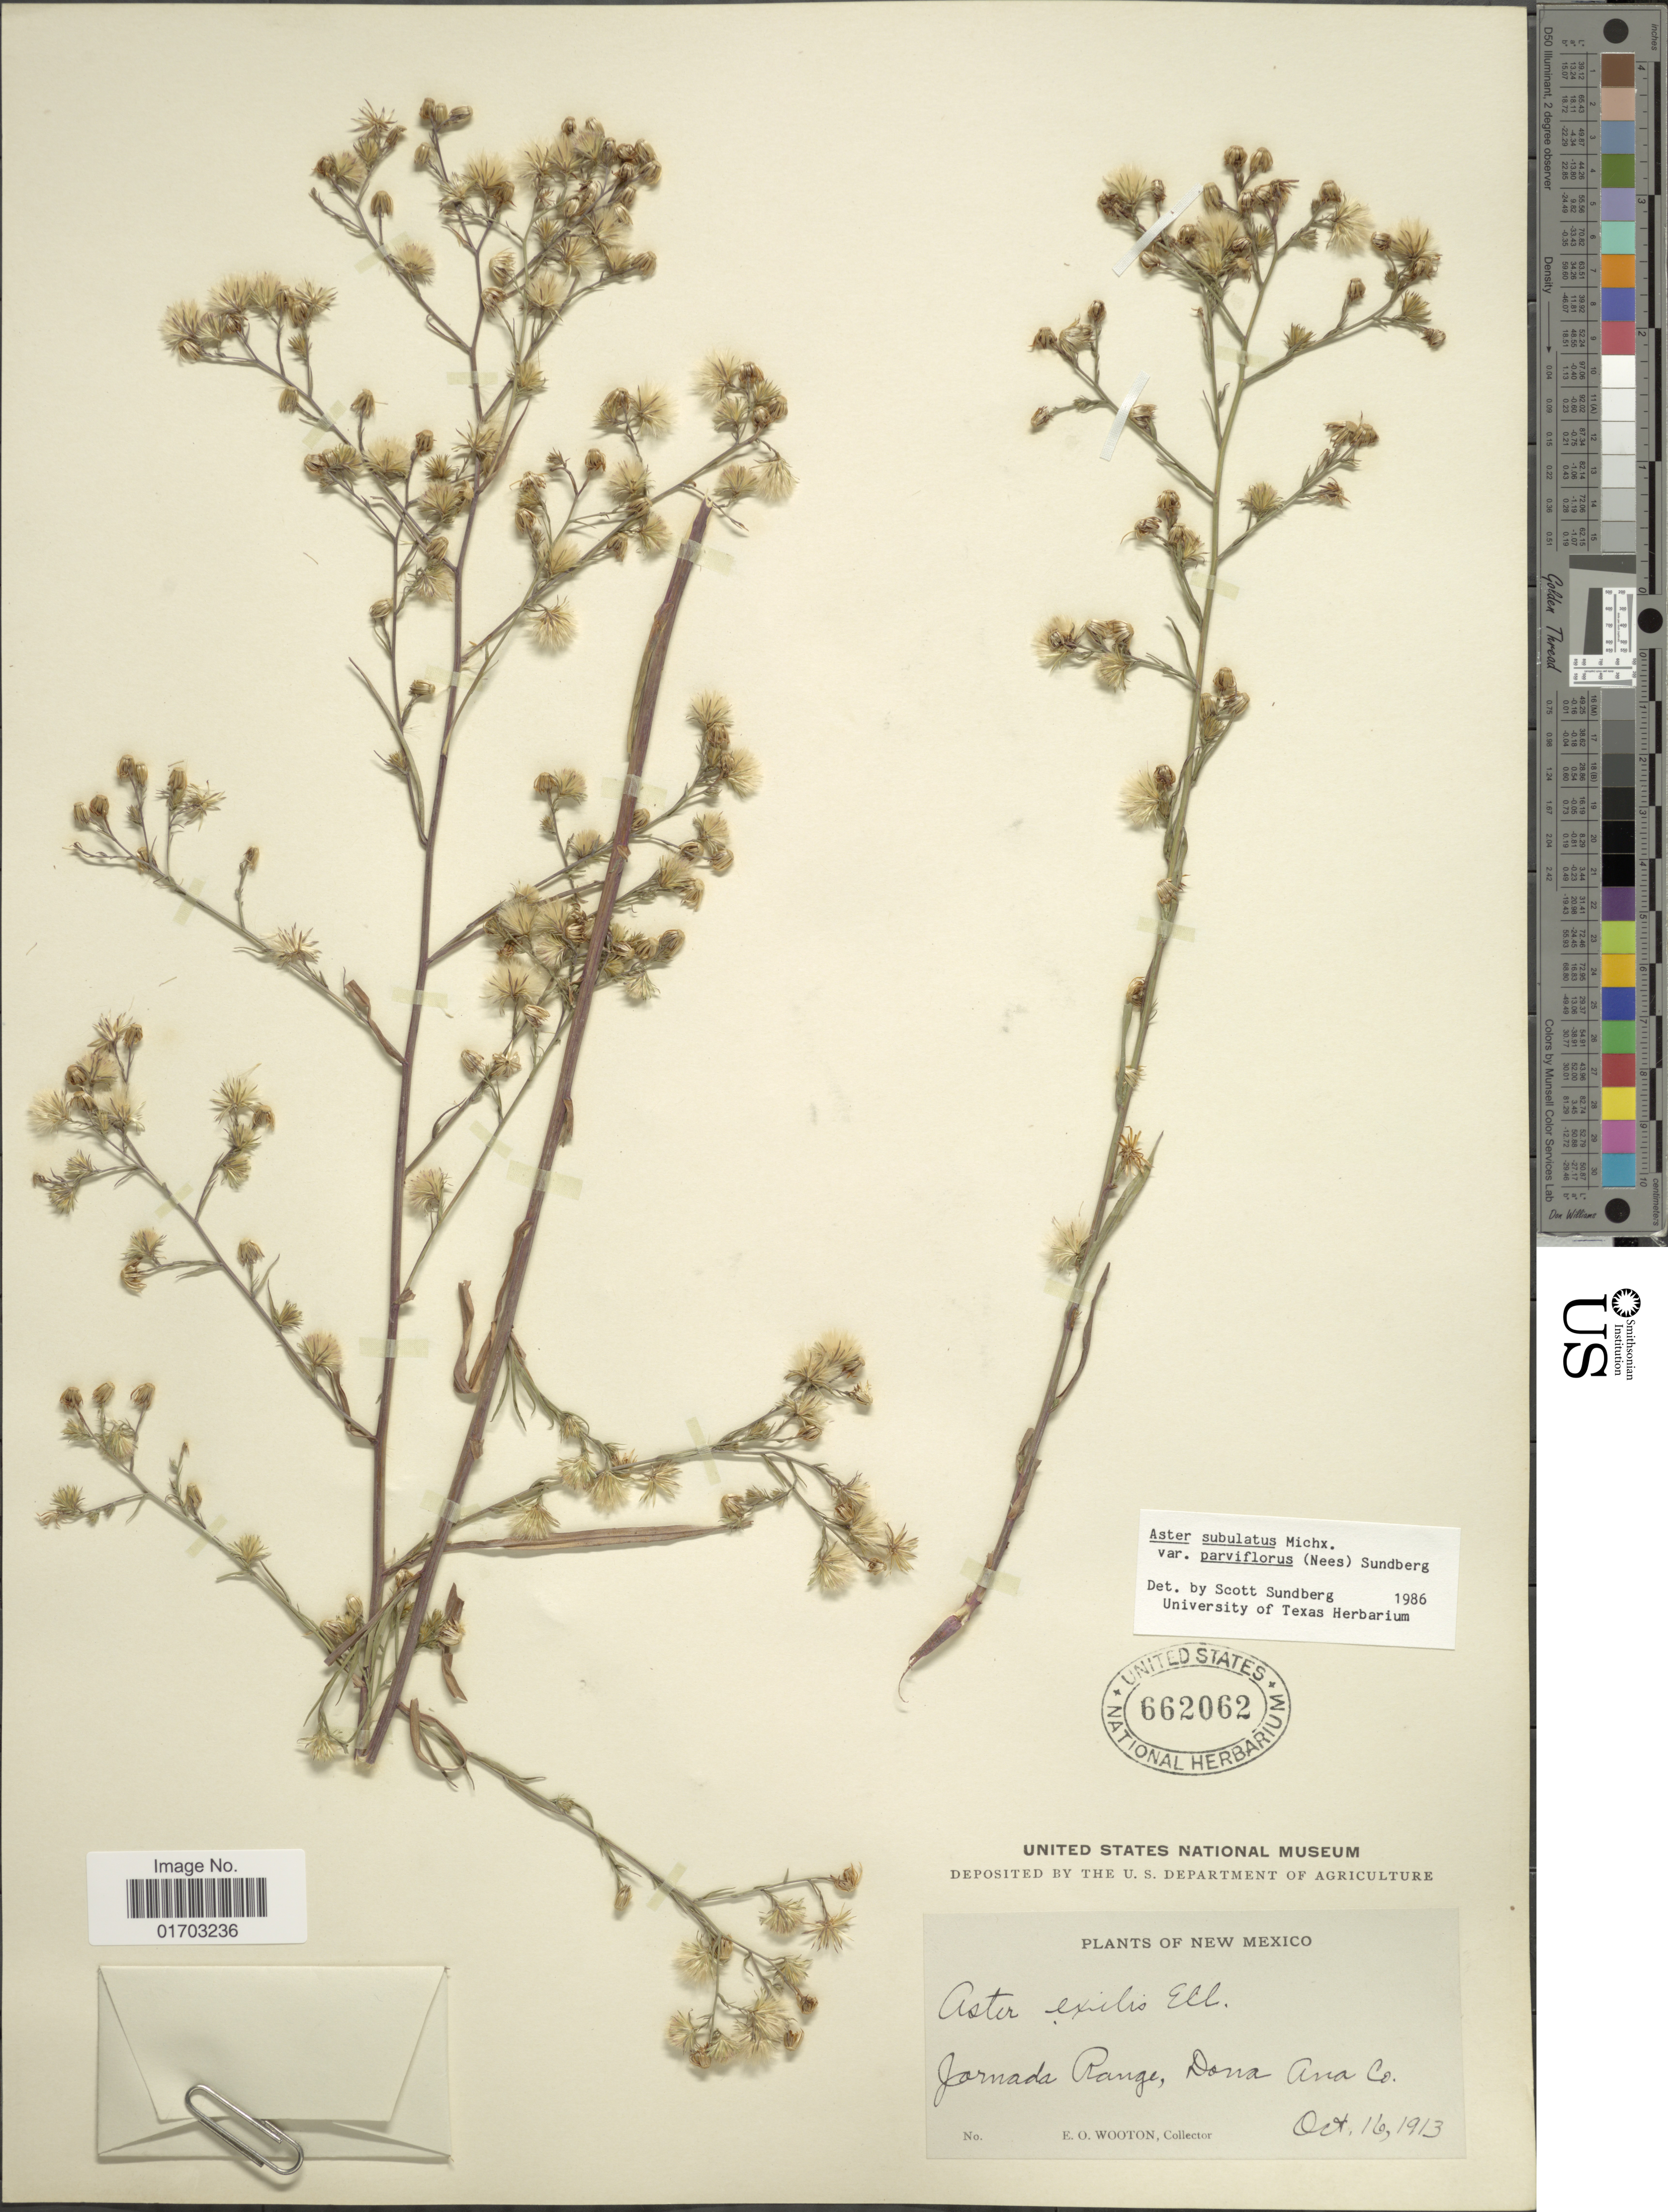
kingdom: Plantae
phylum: Tracheophyta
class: Magnoliopsida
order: Asterales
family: Asteraceae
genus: Symphyotrichum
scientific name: Symphyotrichum subulatum var. parviflorum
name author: (Nees) S.D. Sundb.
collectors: E. O. Wooton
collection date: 1913-10-16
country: United States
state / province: New Mexico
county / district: Dona Ana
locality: Jormada Range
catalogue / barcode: US 662062